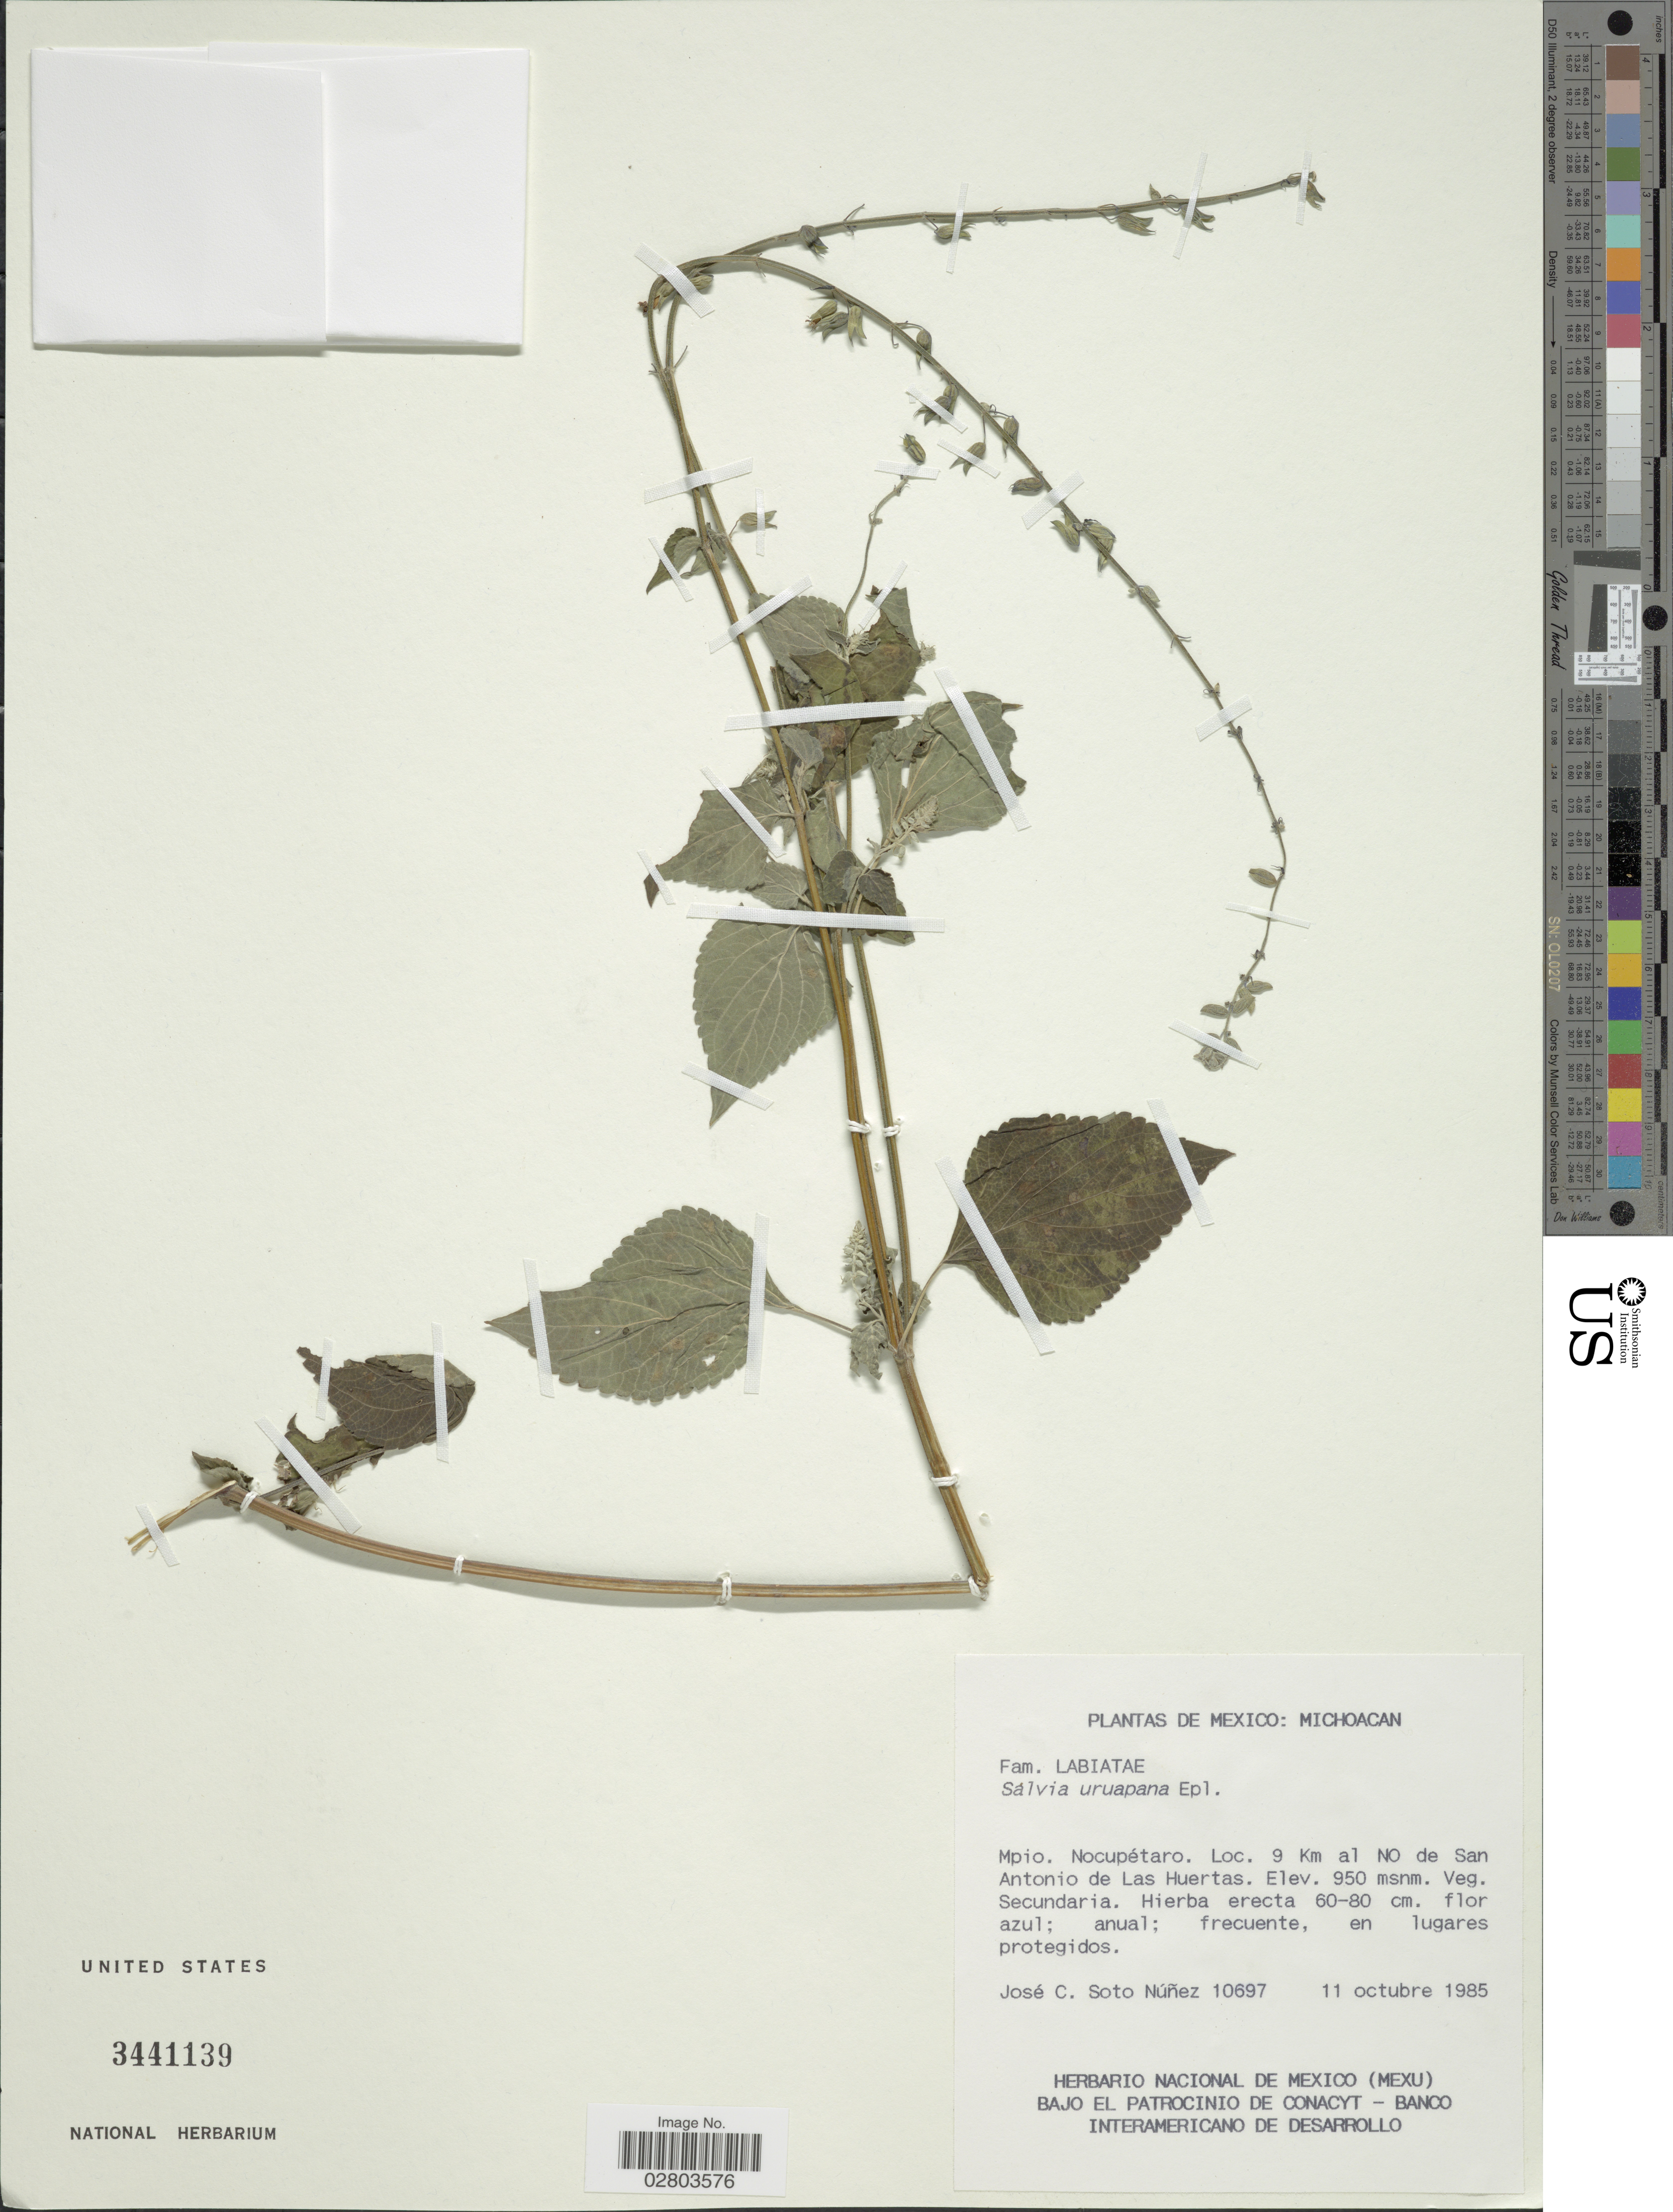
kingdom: Plantae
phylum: Tracheophyta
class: Magnoliopsida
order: Lamiales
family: Lamiaceae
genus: Salvia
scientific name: Salvia uruapana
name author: Fernald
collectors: J. Soto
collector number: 10697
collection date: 1985-10-11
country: Mexico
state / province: Michoacán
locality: Mpio. Nocupétaro. 9 Km al NO de San Antonio de Las Huertas.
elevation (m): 950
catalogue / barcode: US 3441139